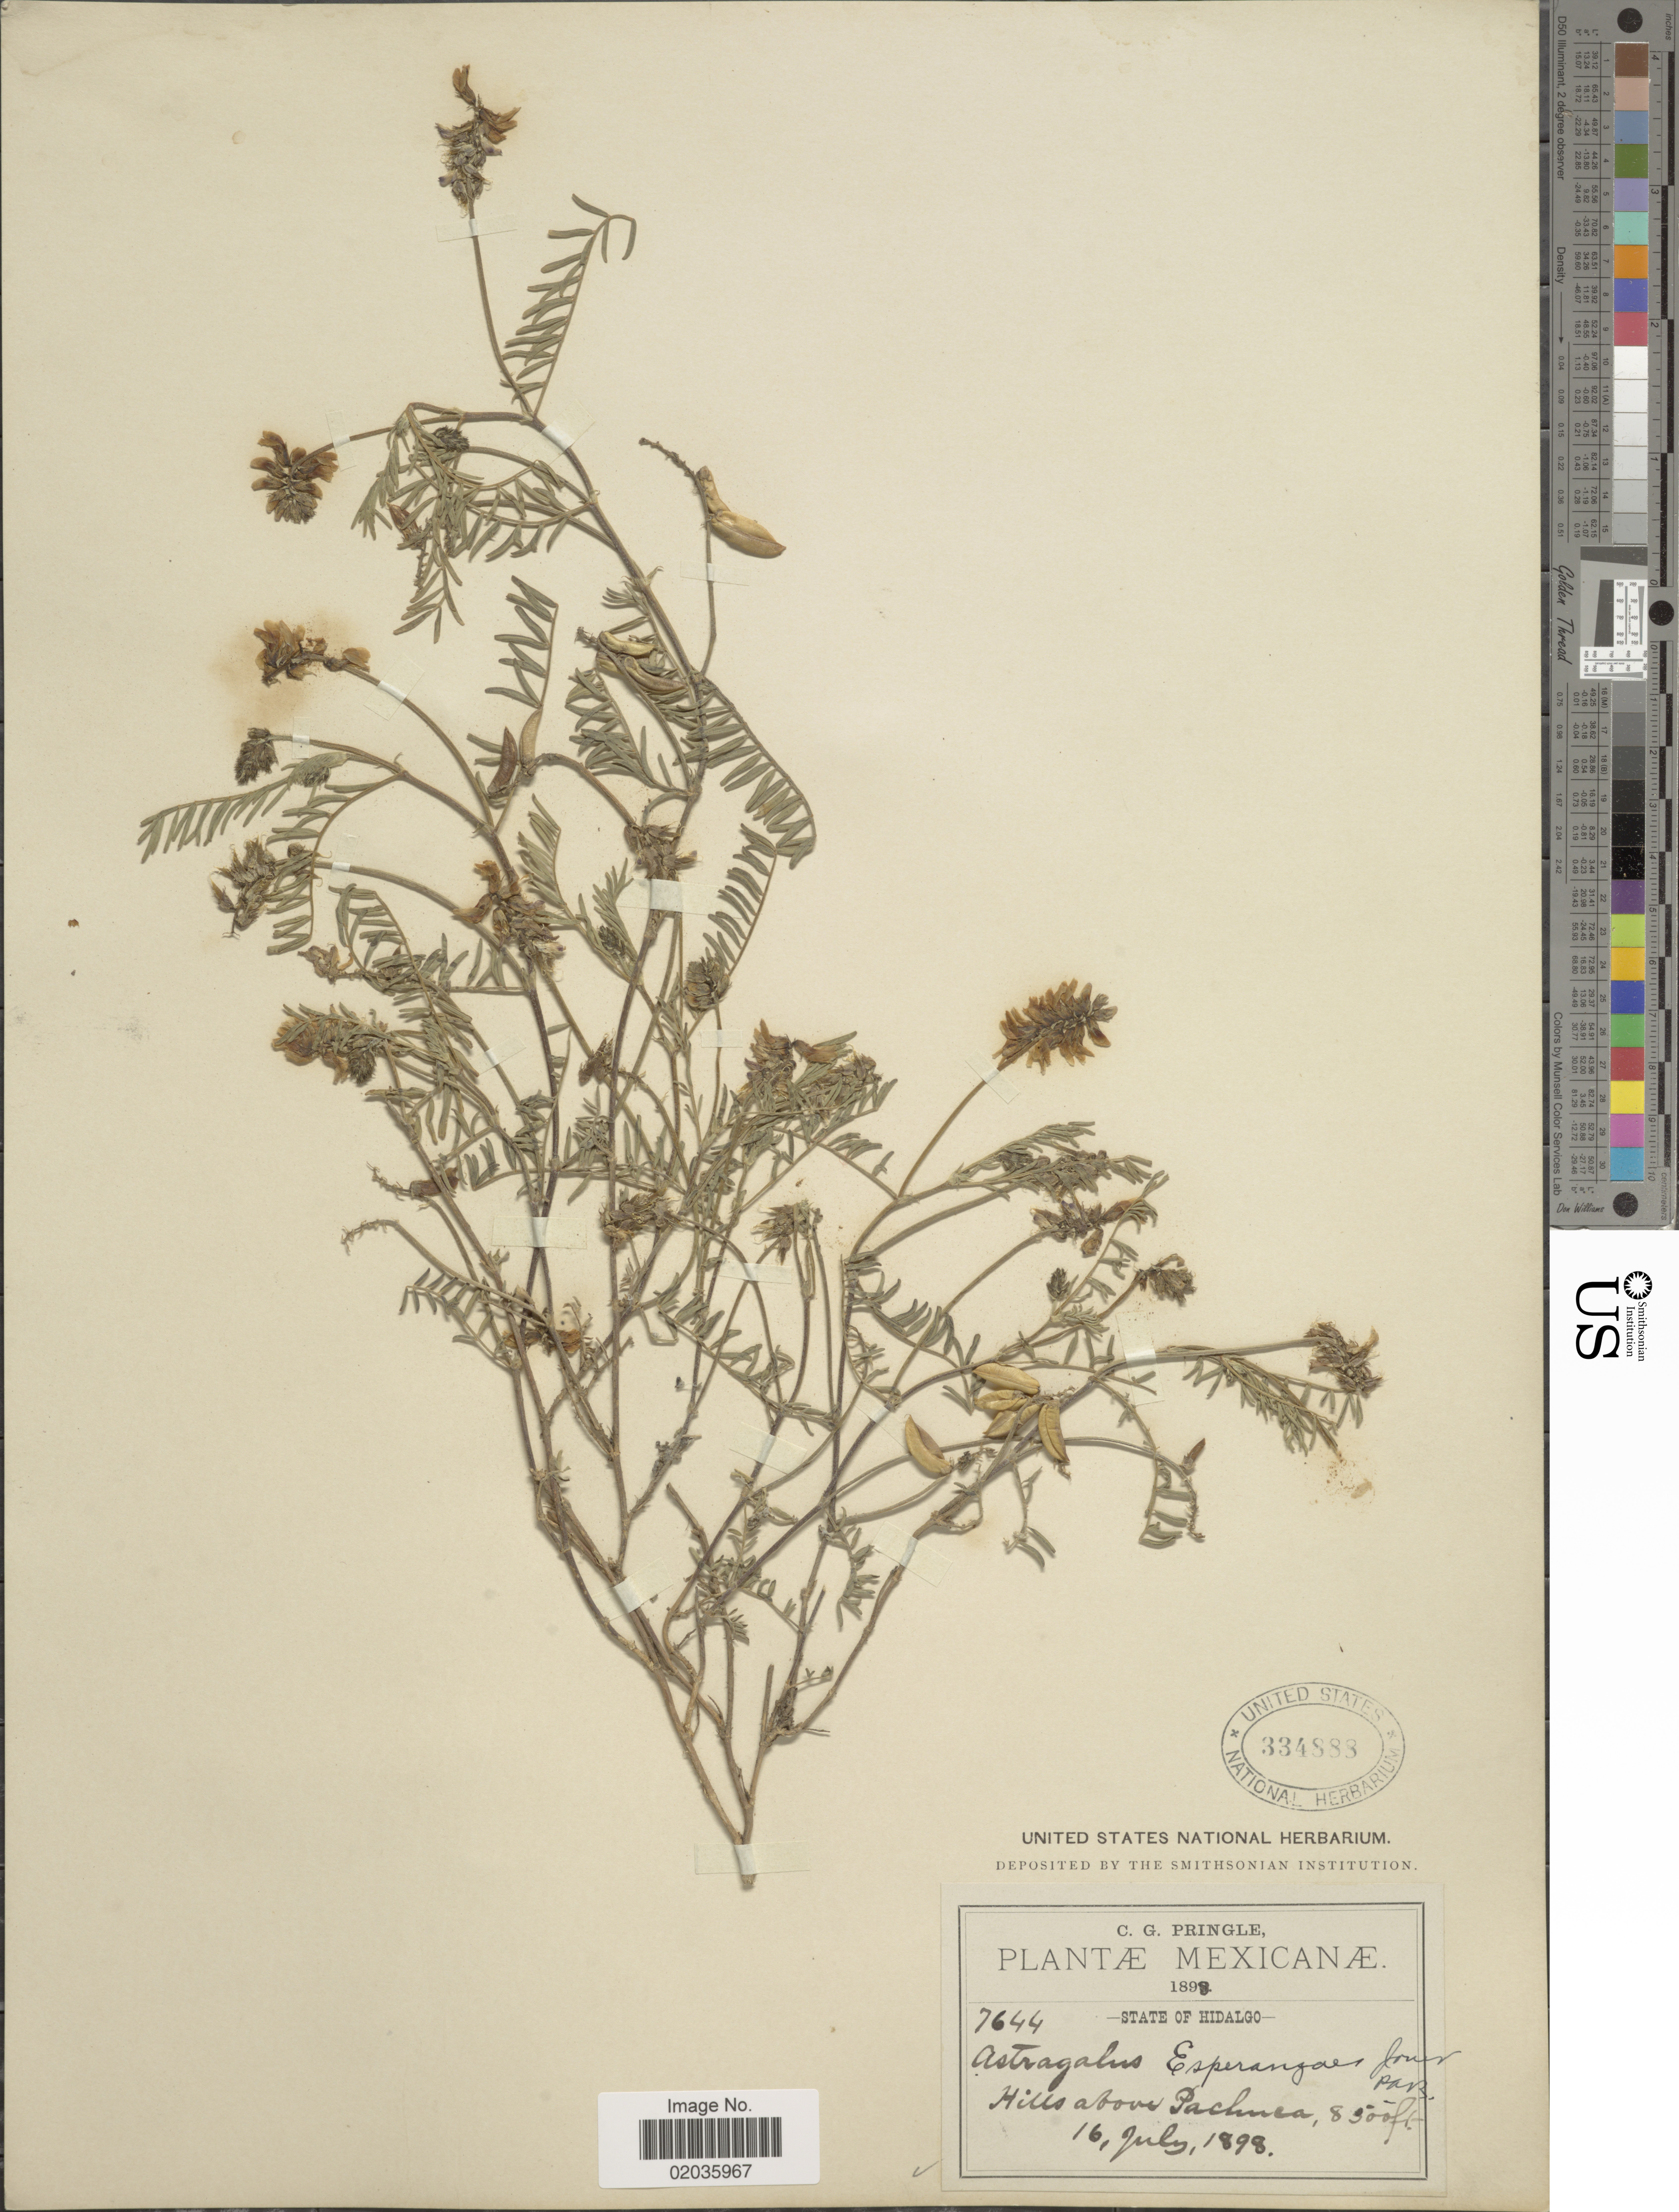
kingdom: Plantae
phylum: Tracheophyta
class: Magnoliopsida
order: Fabales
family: Fabaceae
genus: Astragalus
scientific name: Astragalus esperanzae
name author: M.E. Jones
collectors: C. G. Pringle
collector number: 7644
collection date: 1898-07-16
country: Mexico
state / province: Hidalgo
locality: Hills above Pachuca, state of Hidalgo.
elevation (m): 2591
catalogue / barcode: US 334888